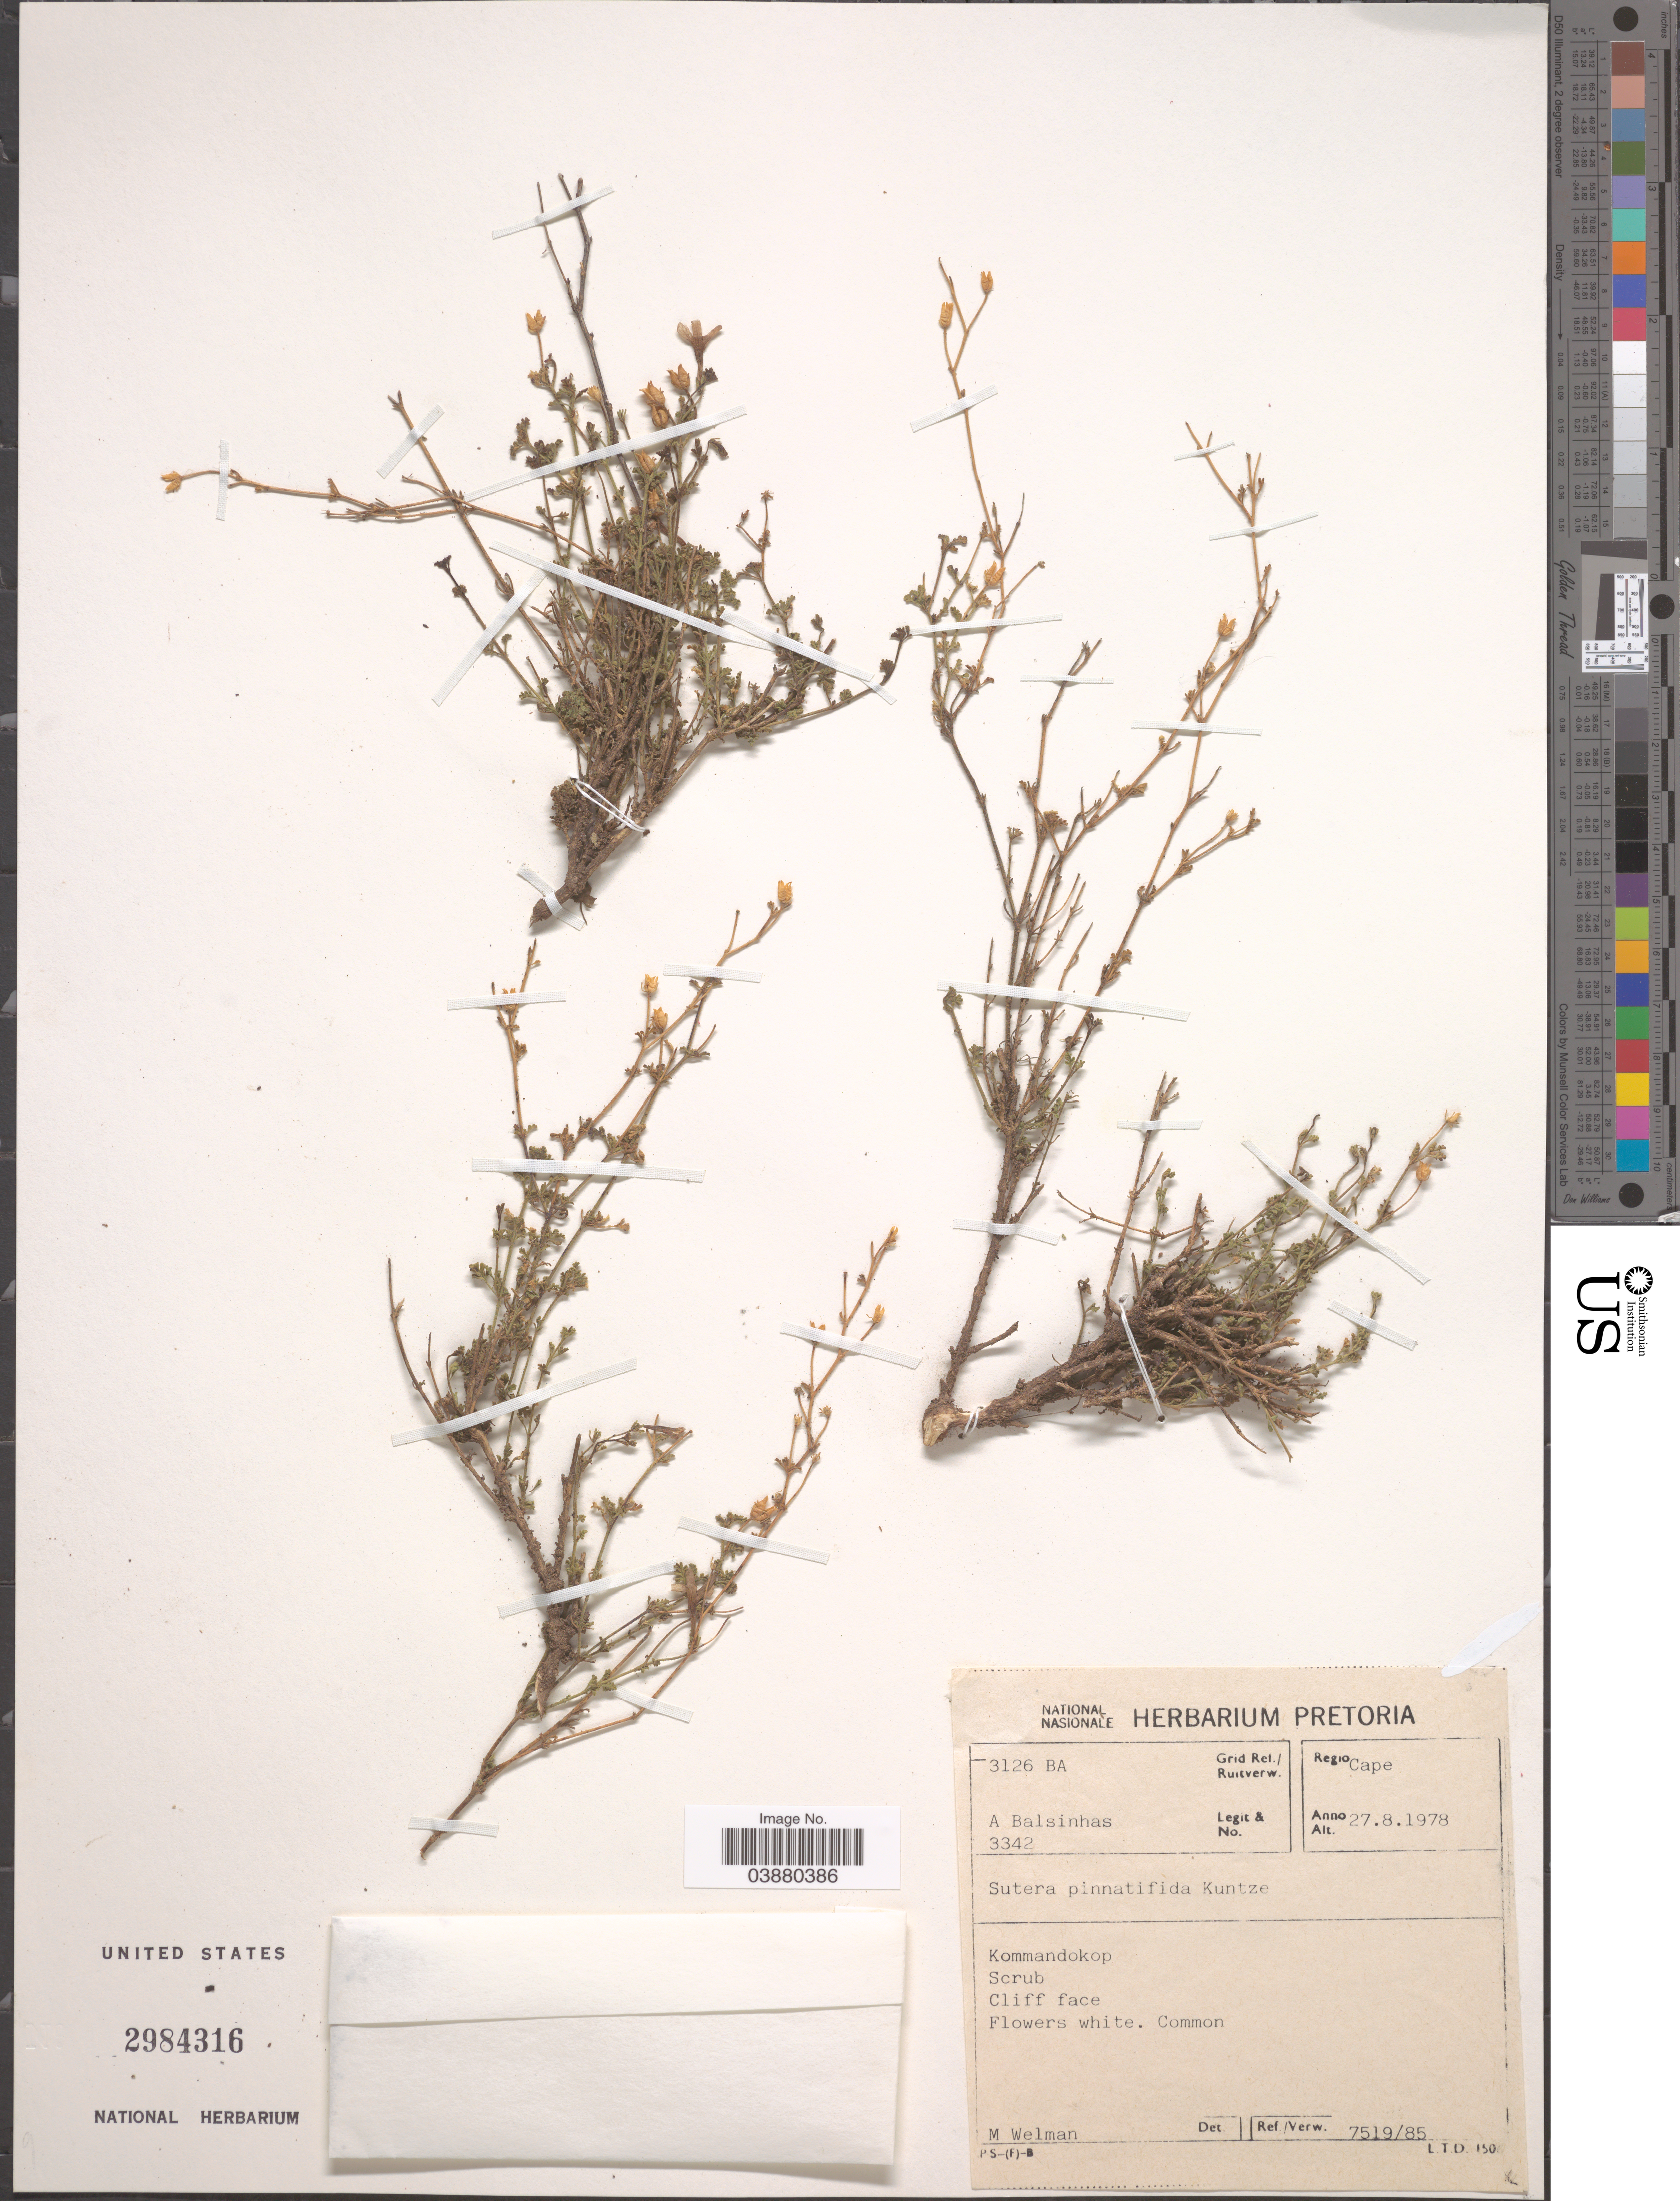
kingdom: Plantae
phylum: Tracheophyta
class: Magnoliopsida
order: Lamiales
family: Scrophulariaceae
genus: Jamesbrittenia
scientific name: Jamesbrittenia pinnatifida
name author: (L. f.) Hilliard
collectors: A. A. Balsinhas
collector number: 3342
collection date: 1978-08-27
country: South Africa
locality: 3126 BA Grid Ref./Ruitverw. Regio Cape. Kommandokop.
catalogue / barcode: US 2984316